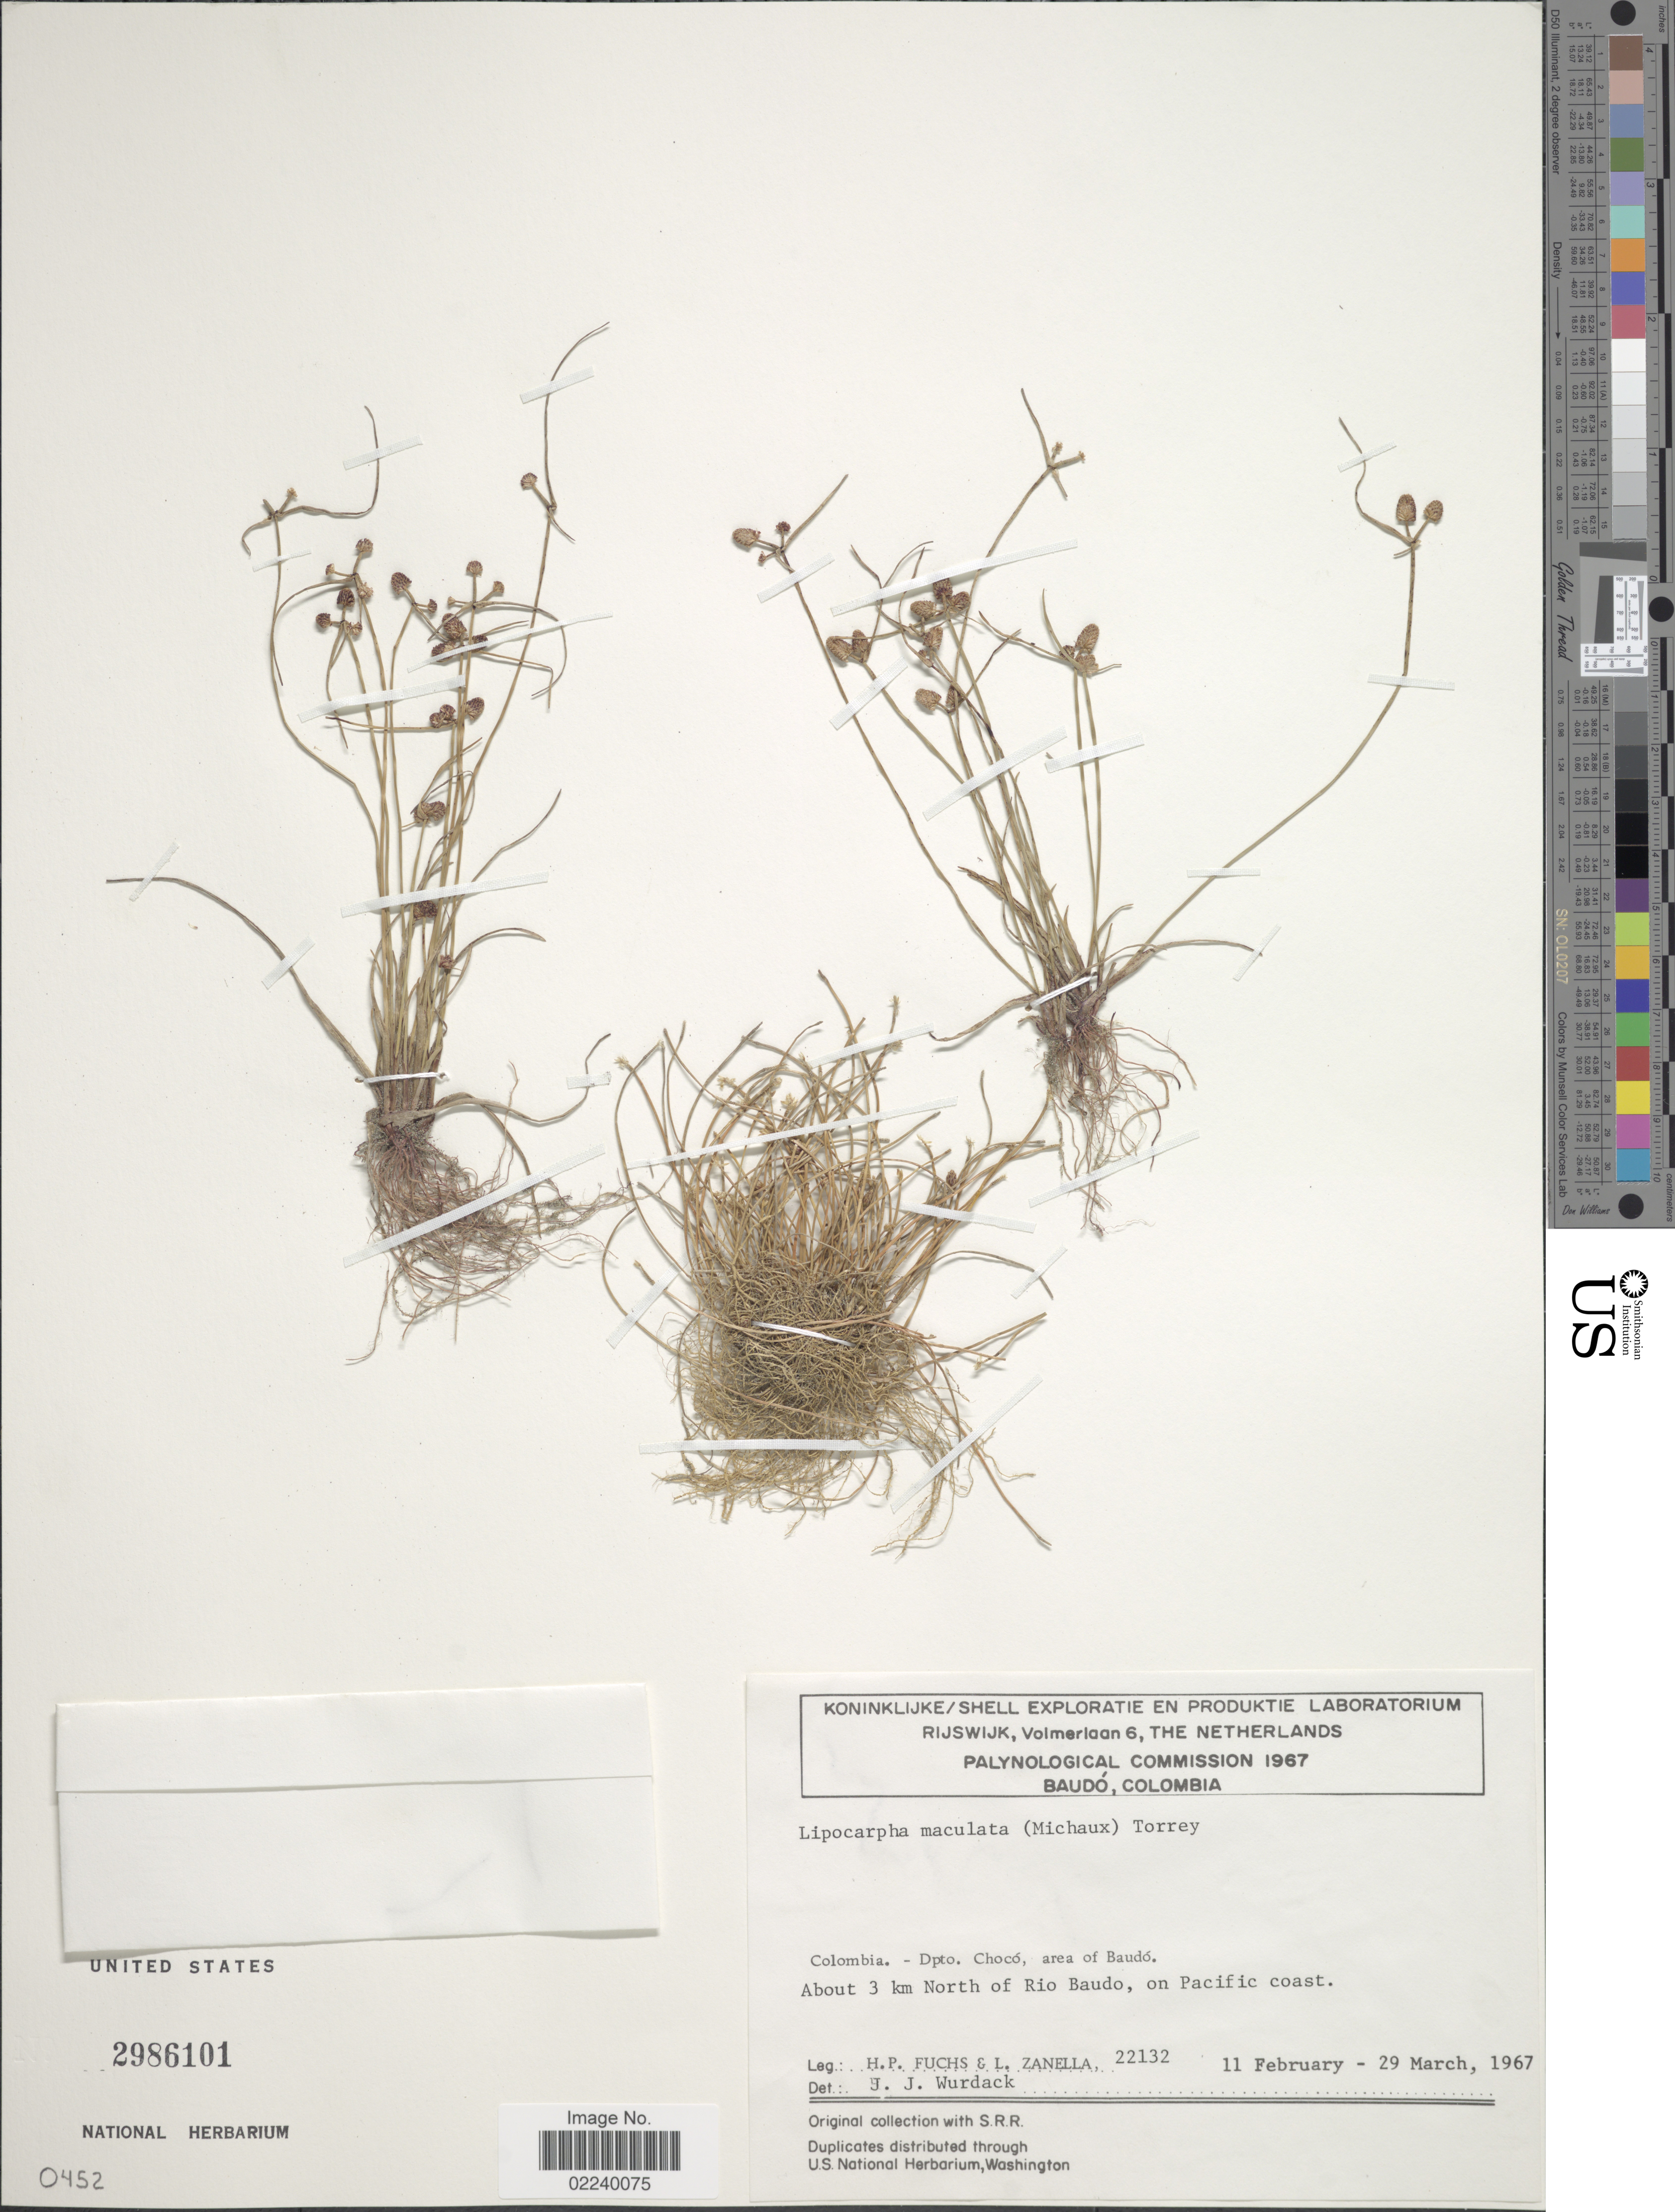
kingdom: Plantae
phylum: Tracheophyta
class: Liliopsida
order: Poales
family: Cyperaceae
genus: Cyperus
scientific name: Cyperus salzmannianus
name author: (Steud.) Bauters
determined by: Strong, M. T., (US), Smithsonian Institution - National Museum of Natural History (UNITED STATES)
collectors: H. P. Fuchs & L. Zanella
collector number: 22132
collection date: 1967-02-11/1967-03-29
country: Colombia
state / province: Chocó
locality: Area of Baudo, about 3 km North of Rio Baudo, on Pacific Coast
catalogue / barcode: US 2986101